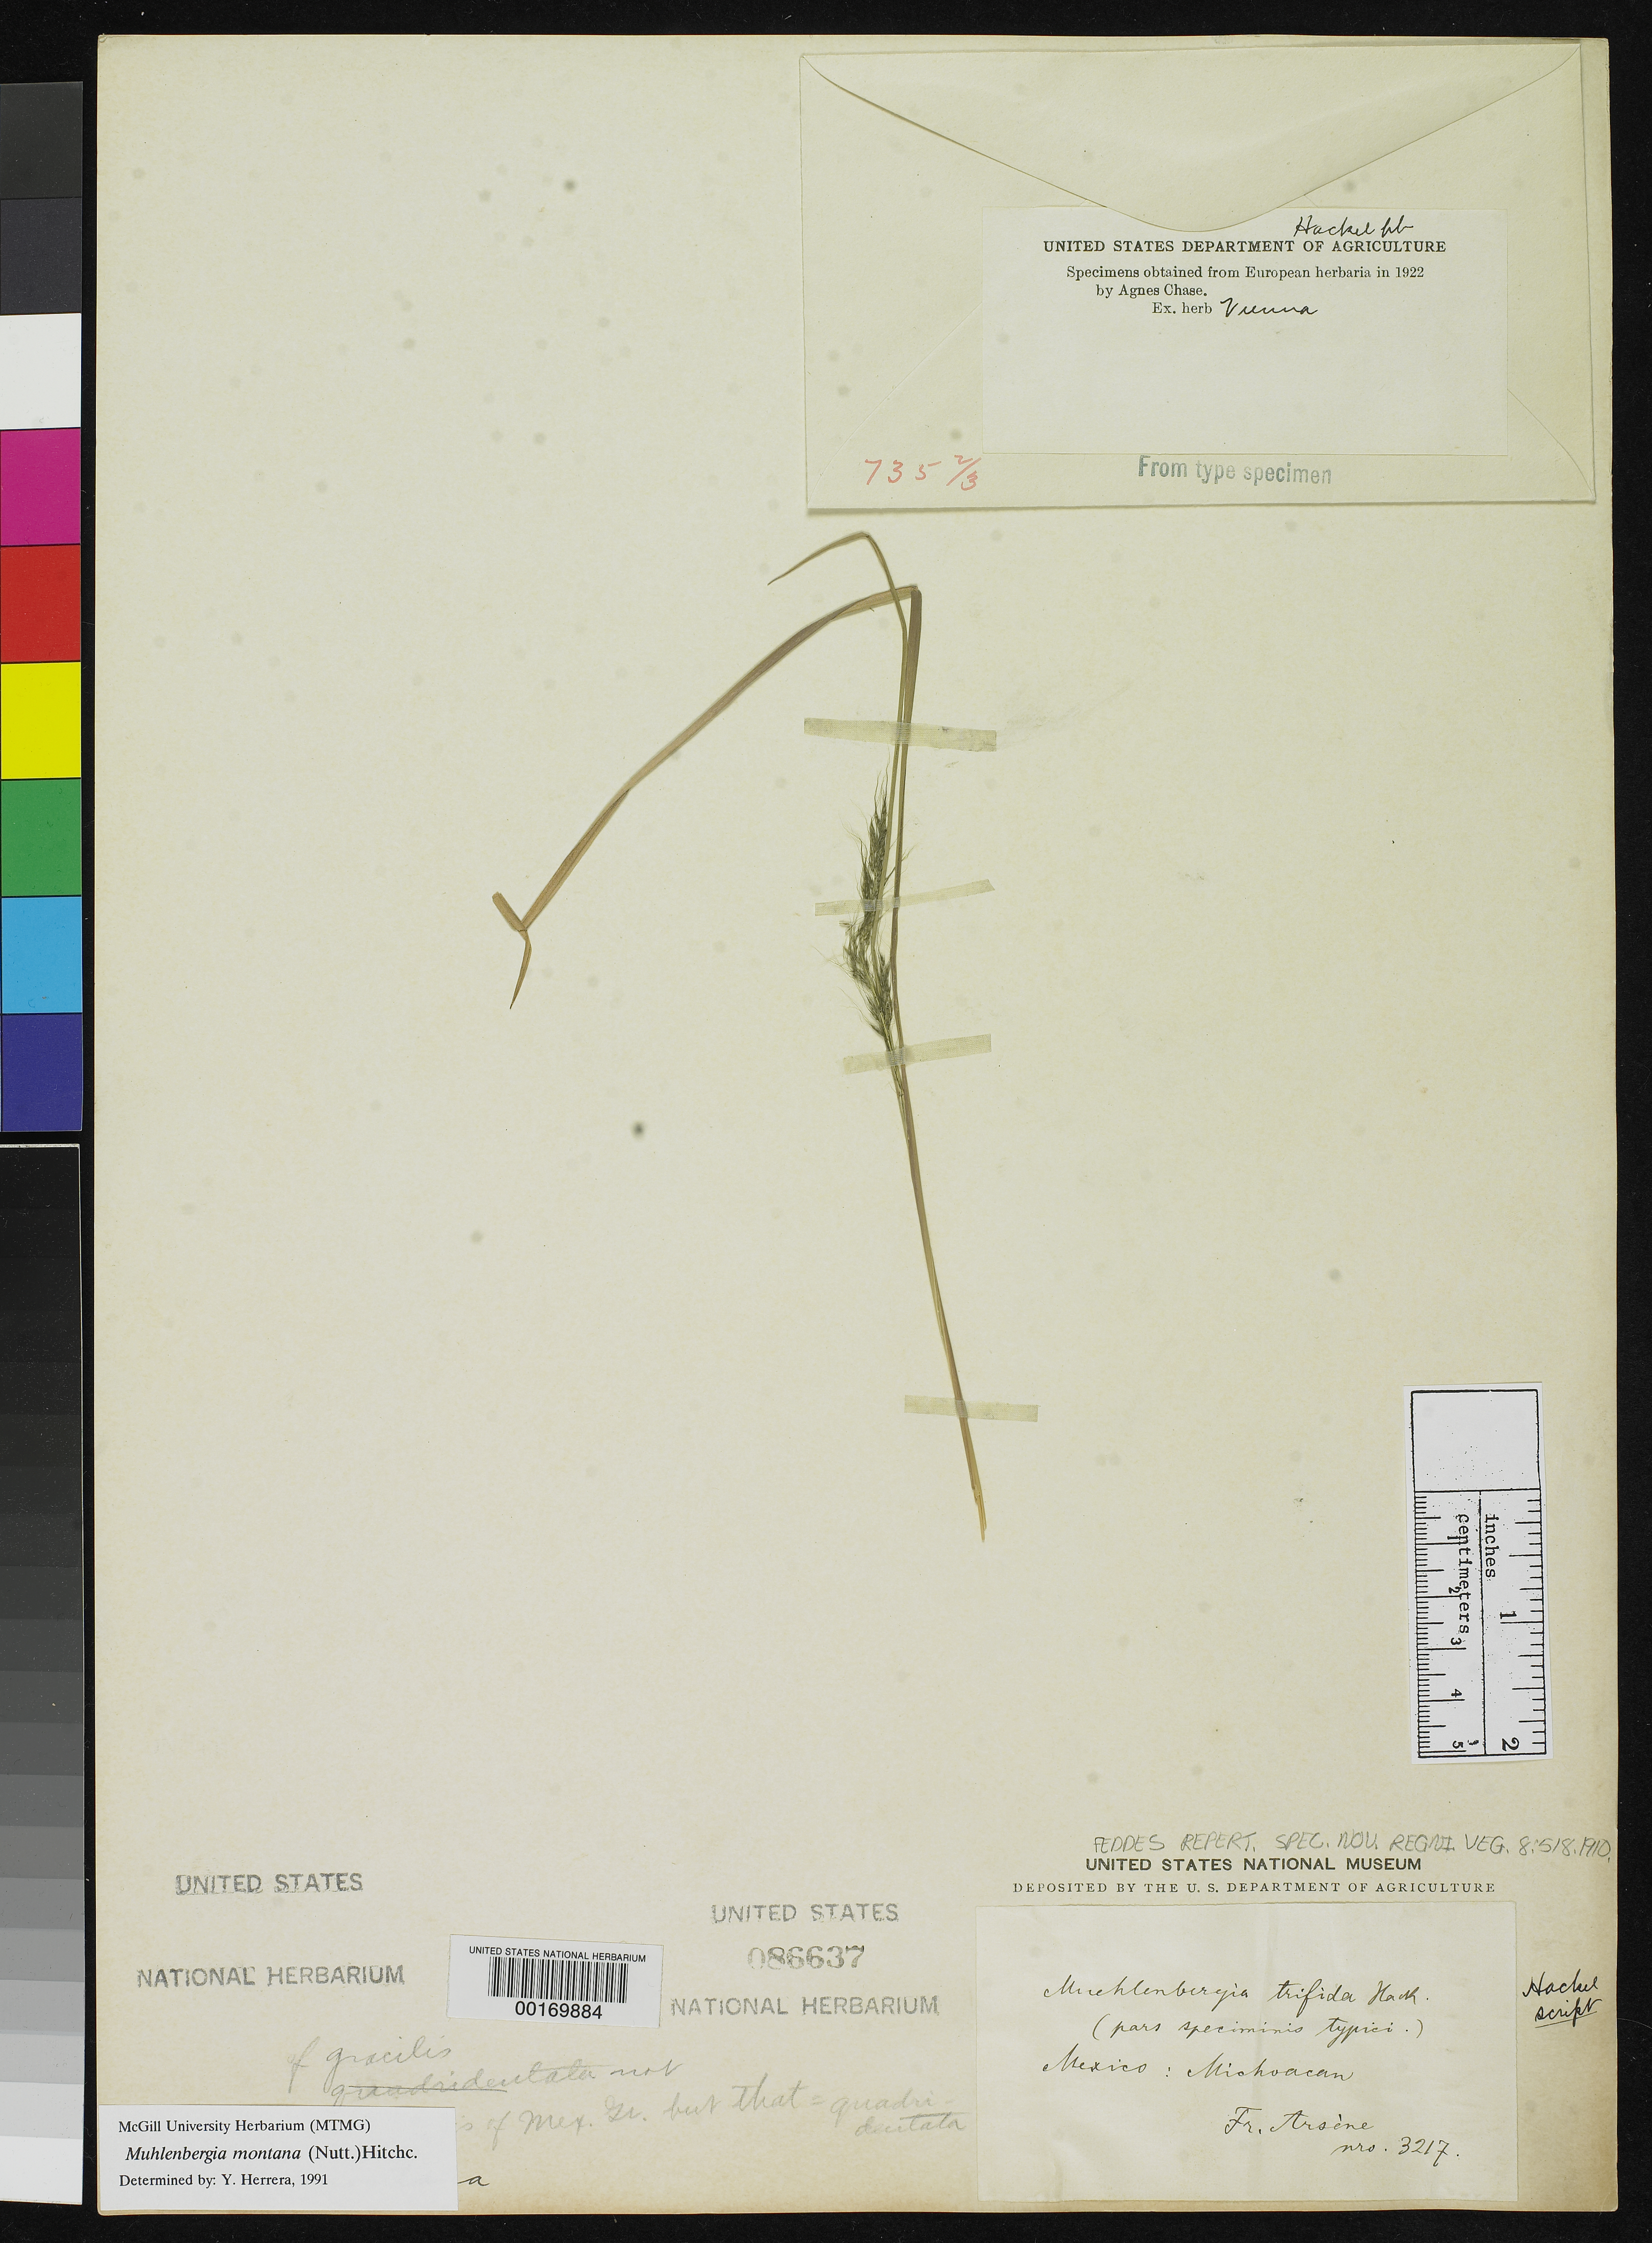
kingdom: Plantae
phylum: Tracheophyta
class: Liliopsida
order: Poales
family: Poaceae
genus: Muhlenbergia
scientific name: Muhlenbergia trifida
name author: Hack.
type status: Type Fragment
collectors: Bro. G. Arsène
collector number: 3217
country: Mexico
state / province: Michoacán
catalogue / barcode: US 86637